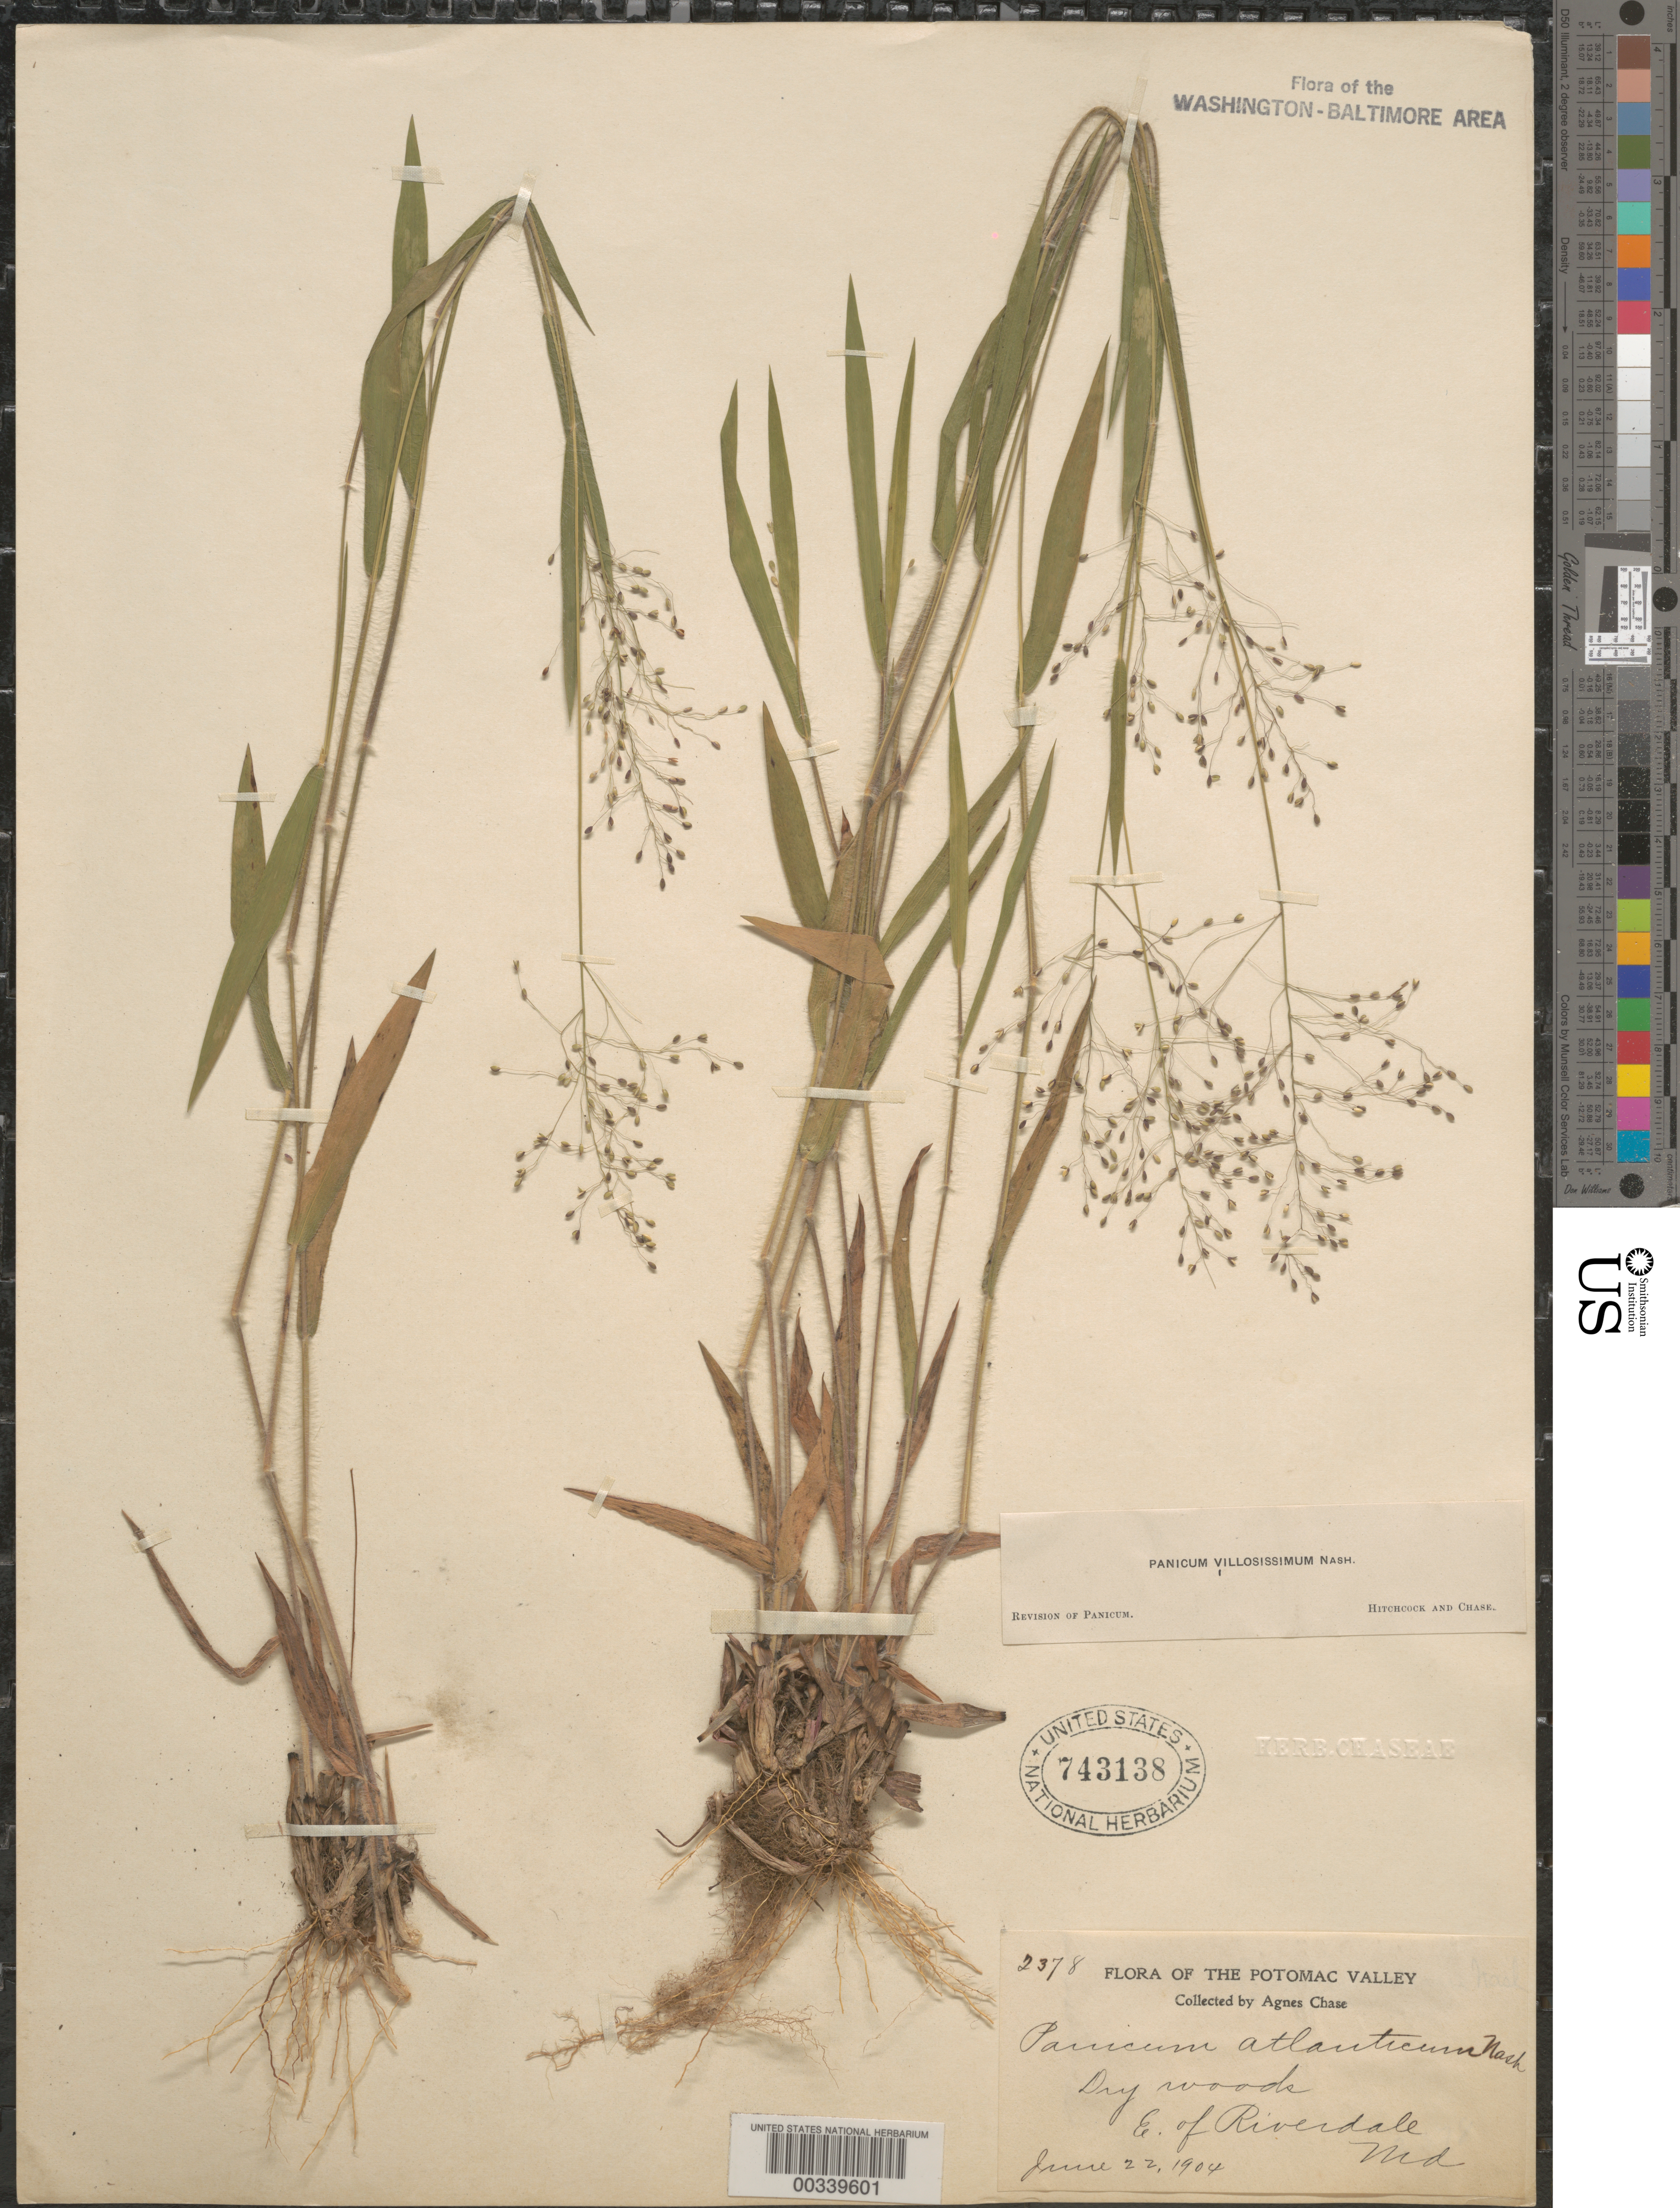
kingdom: Plantae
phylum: Tracheophyta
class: Liliopsida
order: Poales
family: Poaceae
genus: Dichanthelium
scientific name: Dichanthelium ovale subsp. villosissimum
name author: (Nash) Freckmann & Lelong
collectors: A. Chase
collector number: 2378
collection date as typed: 22 Jun 1904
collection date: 1904-06-22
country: United States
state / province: Maryland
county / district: Prince George's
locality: E of Riverdale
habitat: Dry woods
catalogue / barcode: US 743138